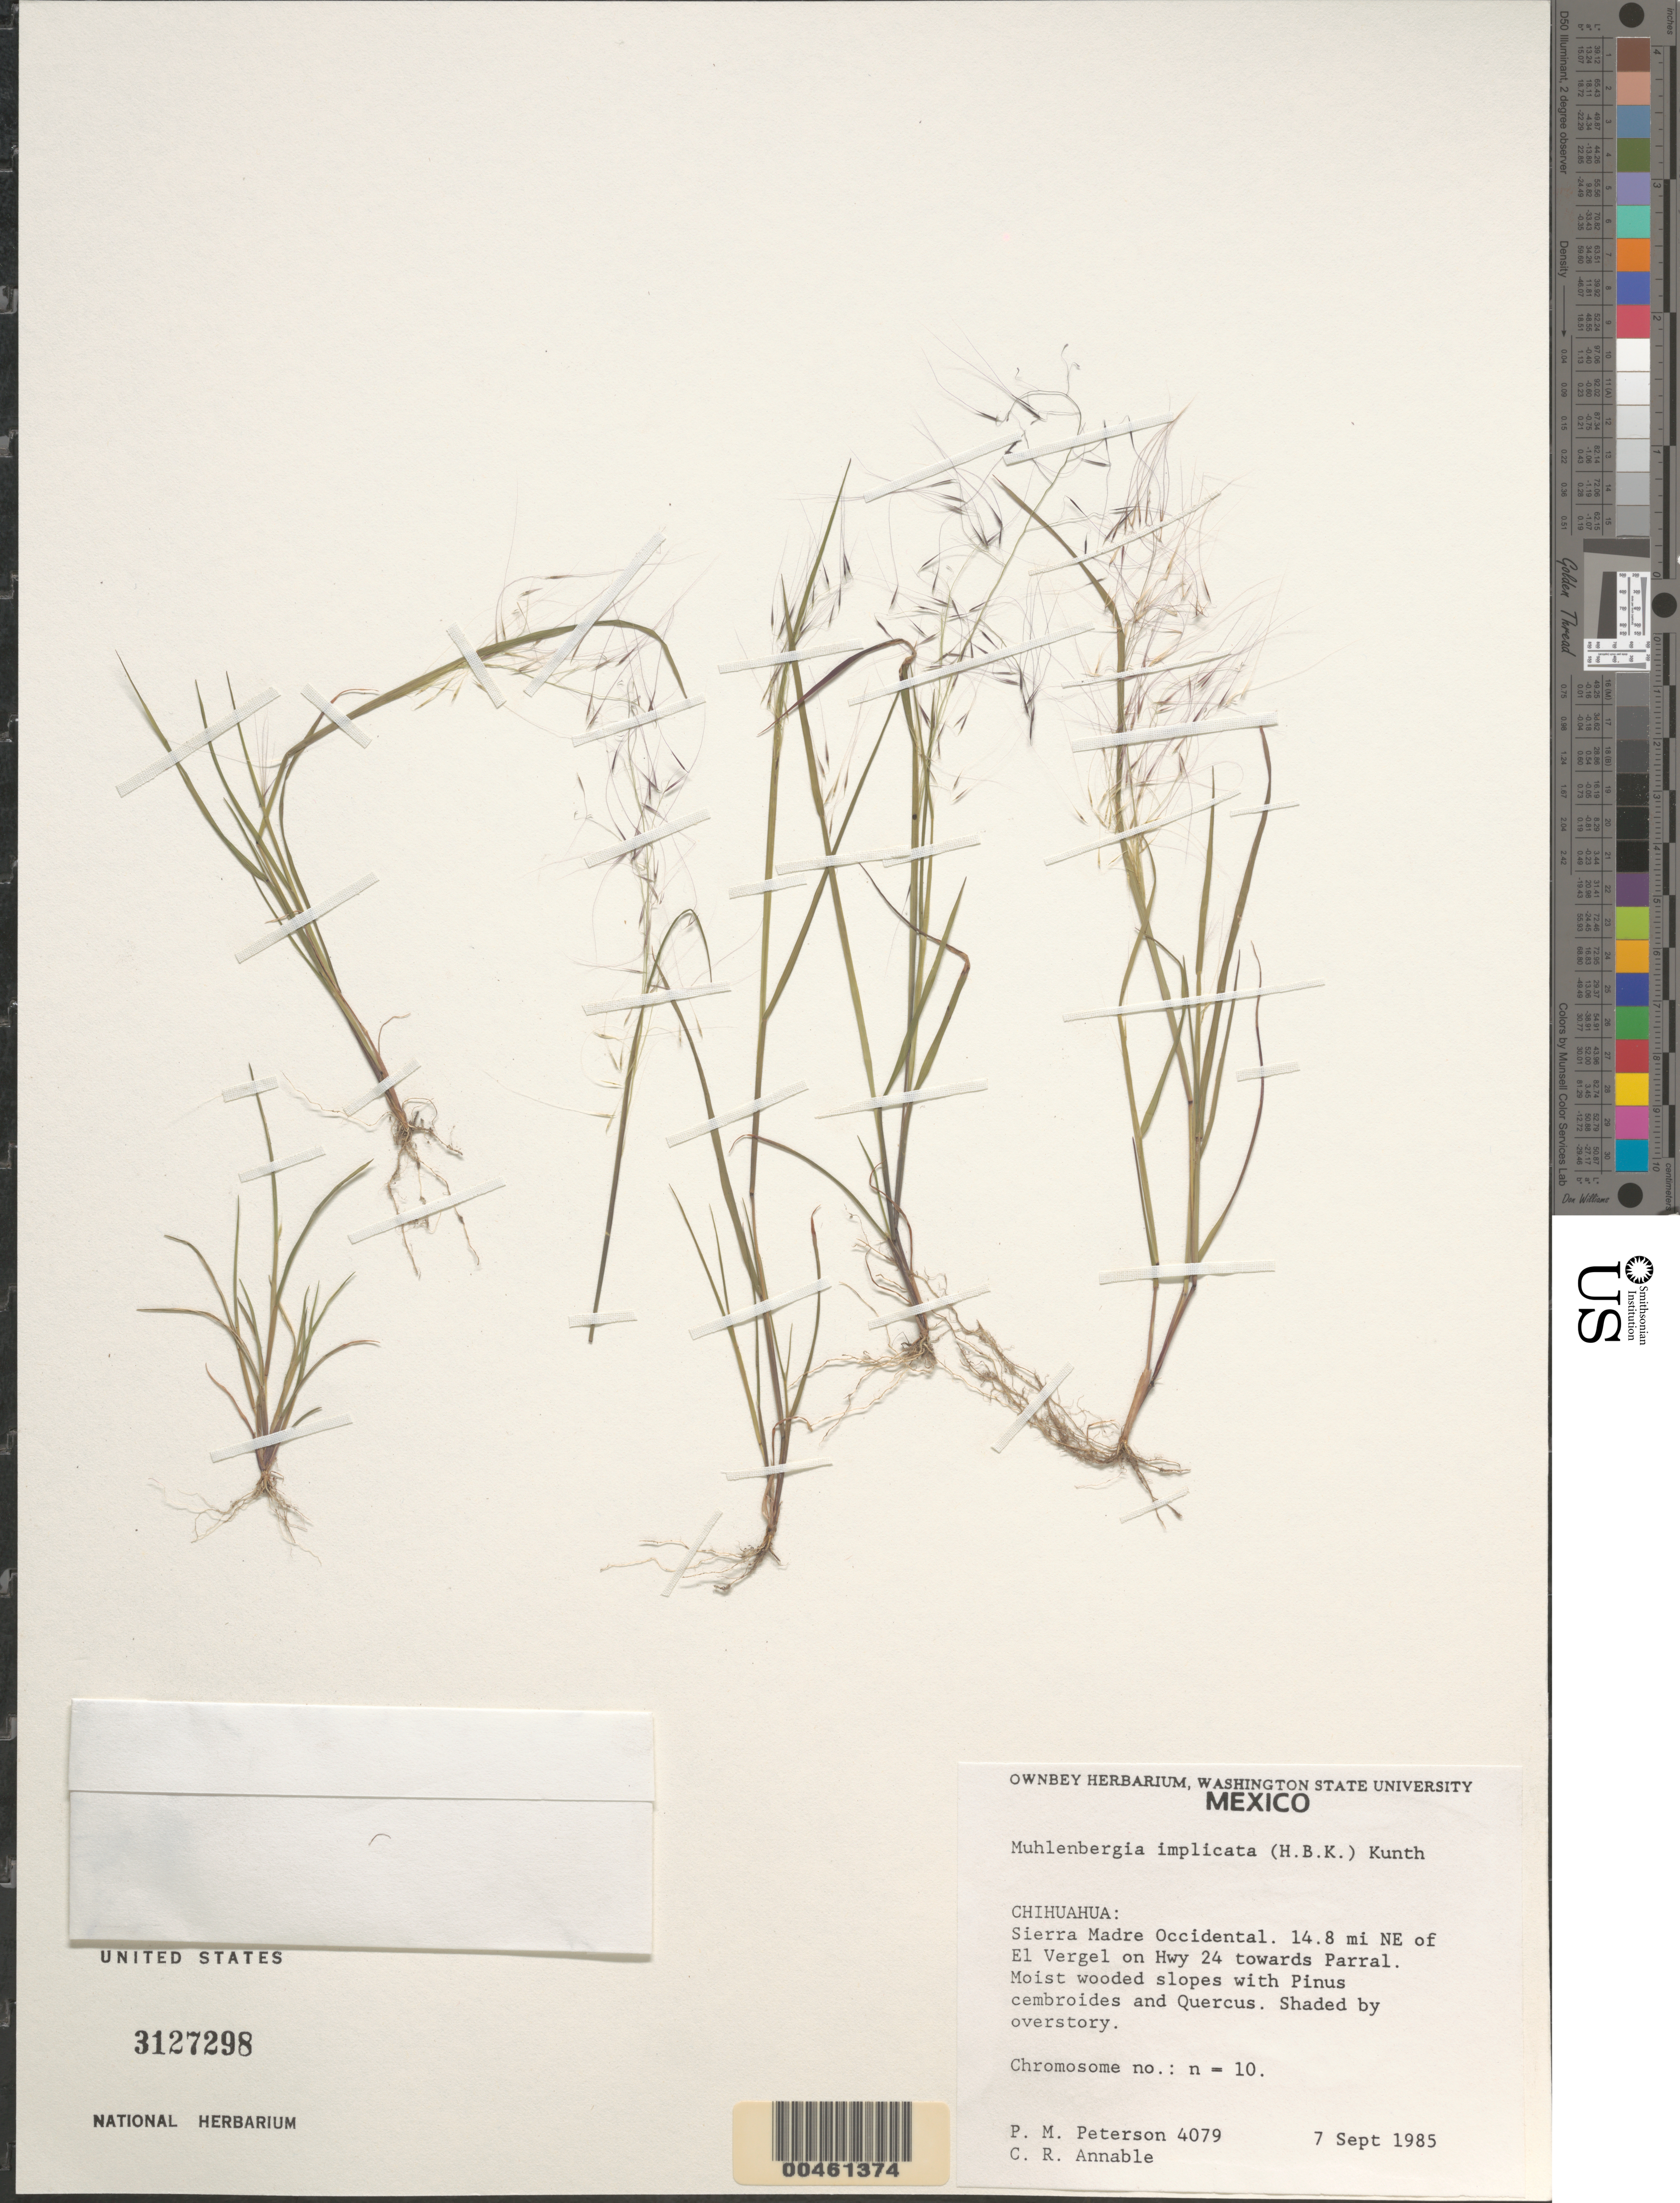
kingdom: Plantae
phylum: Tracheophyta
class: Liliopsida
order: Poales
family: Poaceae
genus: Muhlenbergia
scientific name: Muhlenbergia implicata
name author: (Kunth) Trin.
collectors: P. M. Peterson & C. R. Annable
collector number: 04079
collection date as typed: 07 Sep 1985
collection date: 1985-09-07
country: Mexico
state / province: Chihuahua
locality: Sierra Madre Occidental, 14.8 miles NE of El Vergel on Hwy 24 towards Parral.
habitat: Moist wooded slopes with Pinus cembroides and Quercus, both shaded by overstory.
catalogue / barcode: US 3127298